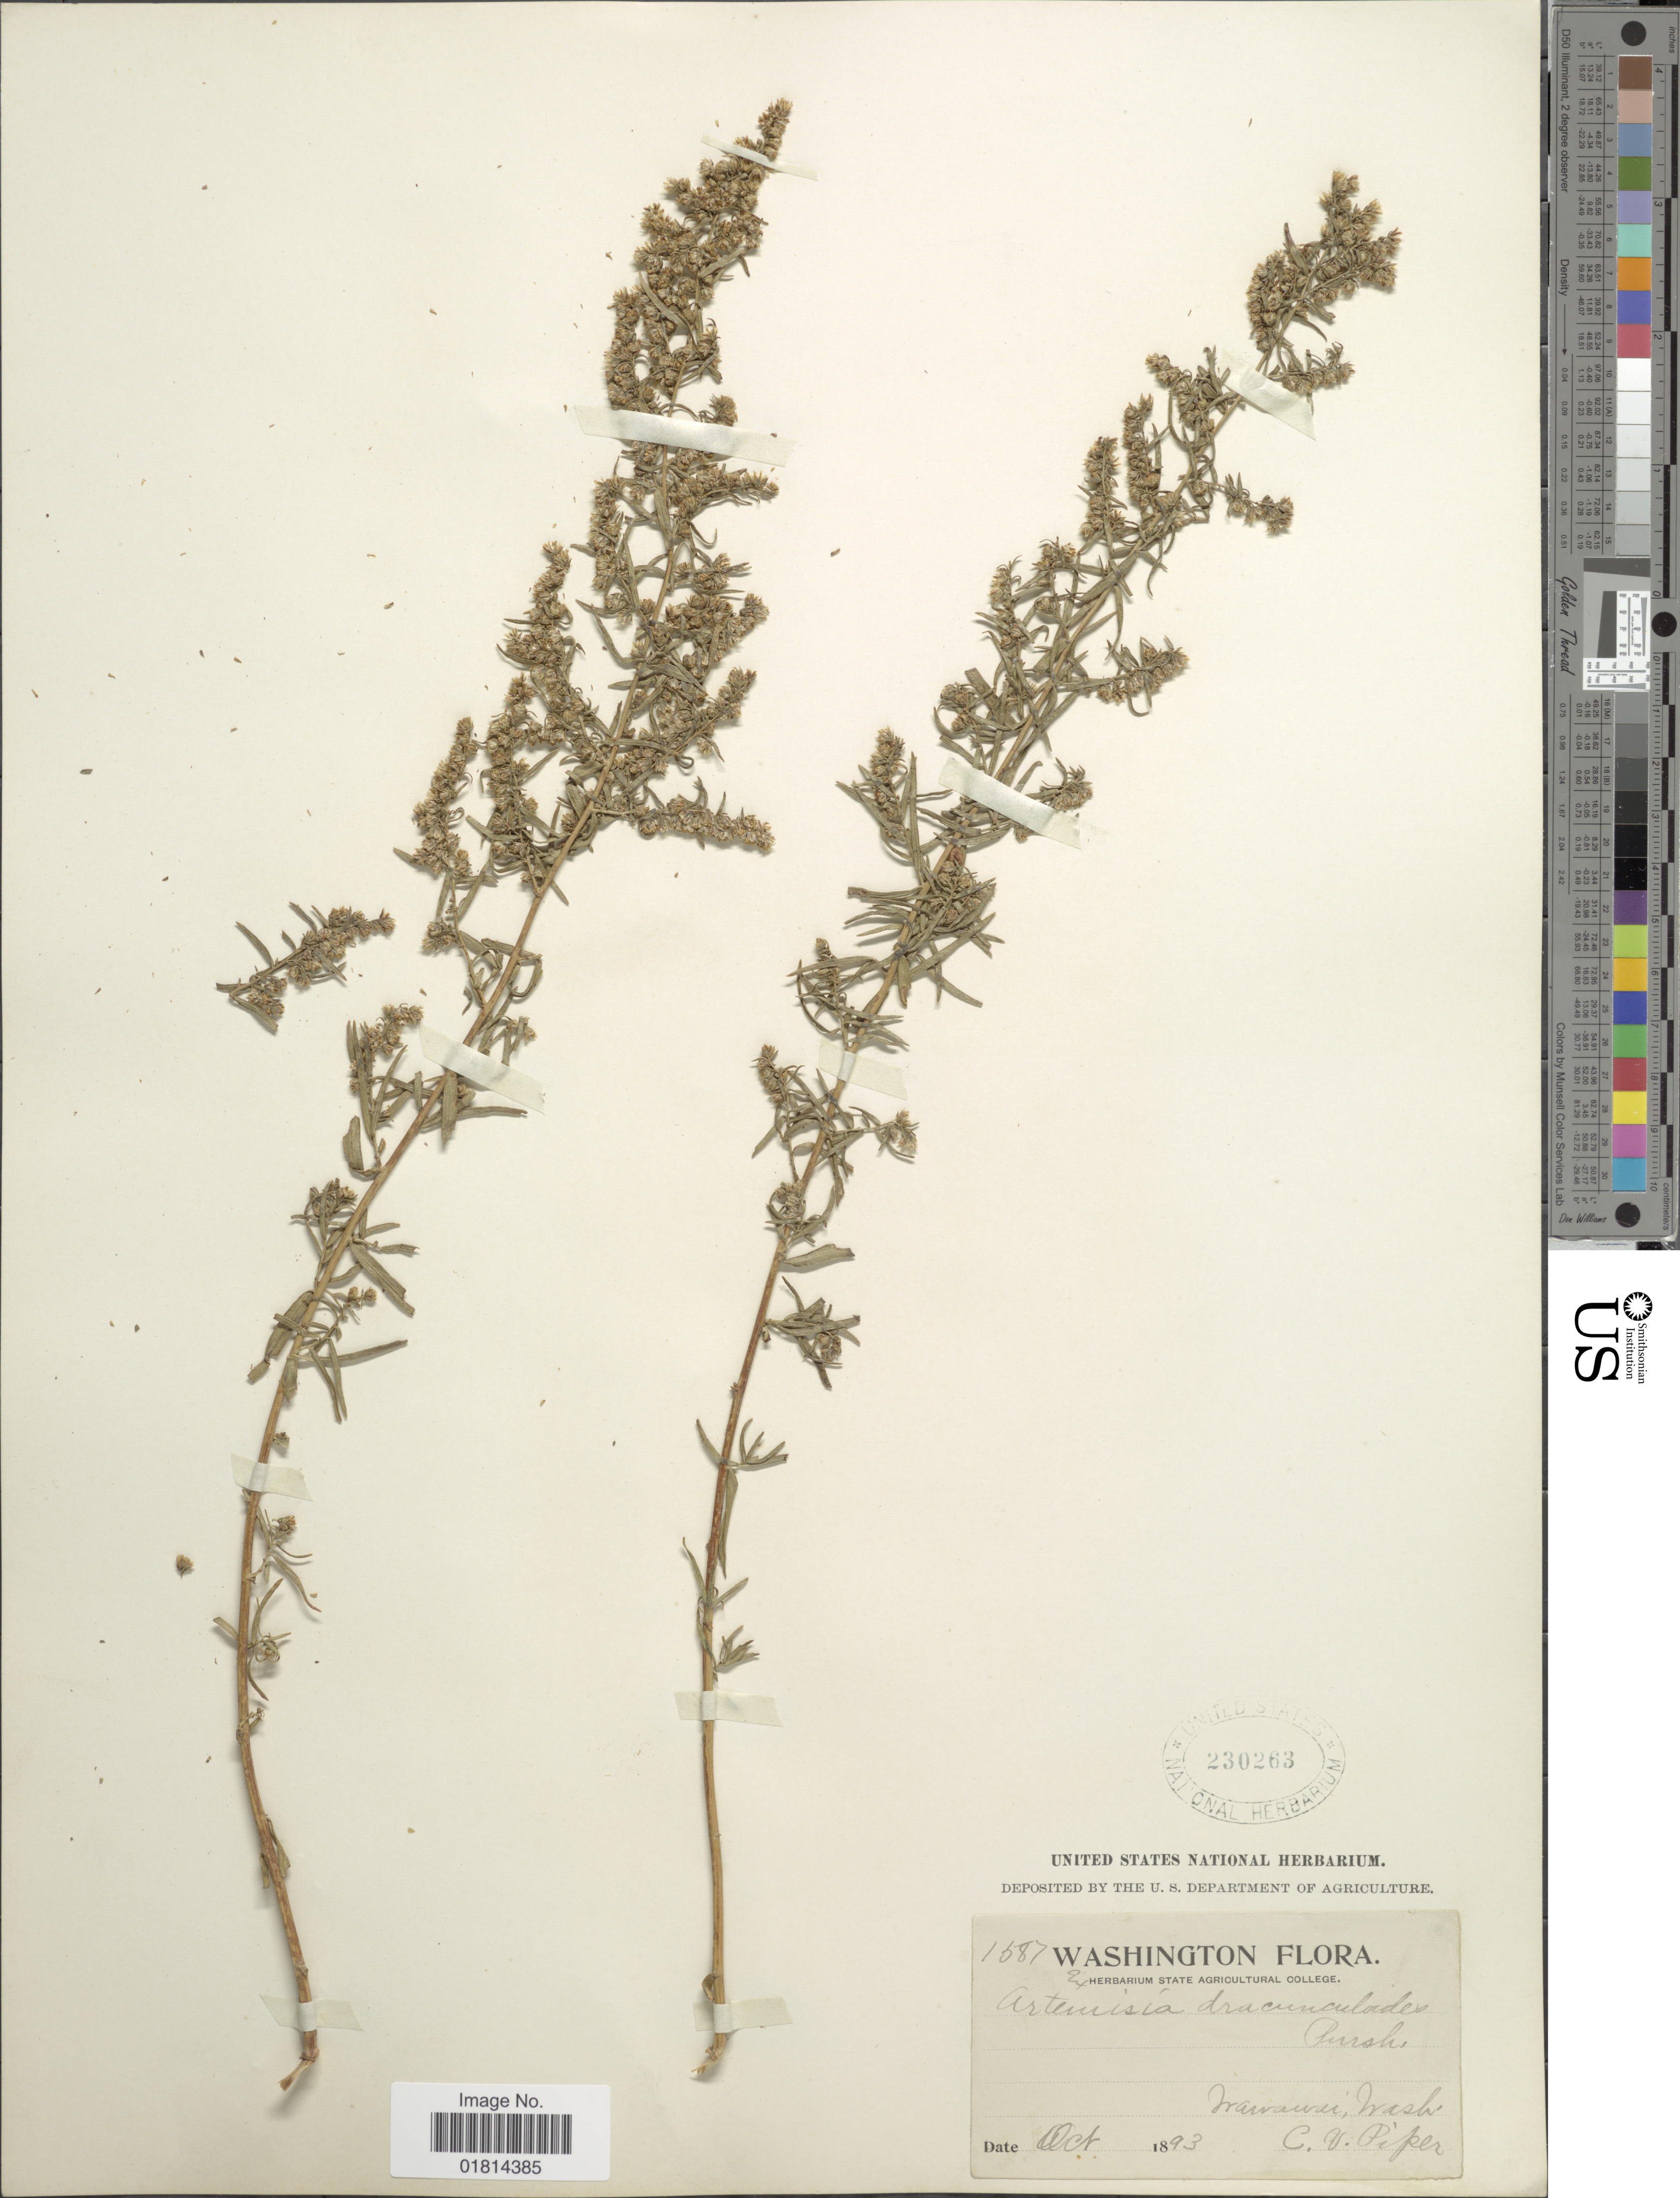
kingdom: Plantae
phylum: Tracheophyta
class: Magnoliopsida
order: Asterales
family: Asteraceae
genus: Artemisia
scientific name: Artemisia aromatica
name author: A. Nelson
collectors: C. V. Piper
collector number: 1587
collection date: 1893-10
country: United States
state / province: Washington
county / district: Whitman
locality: Wawawai, Wash.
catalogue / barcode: US 230263